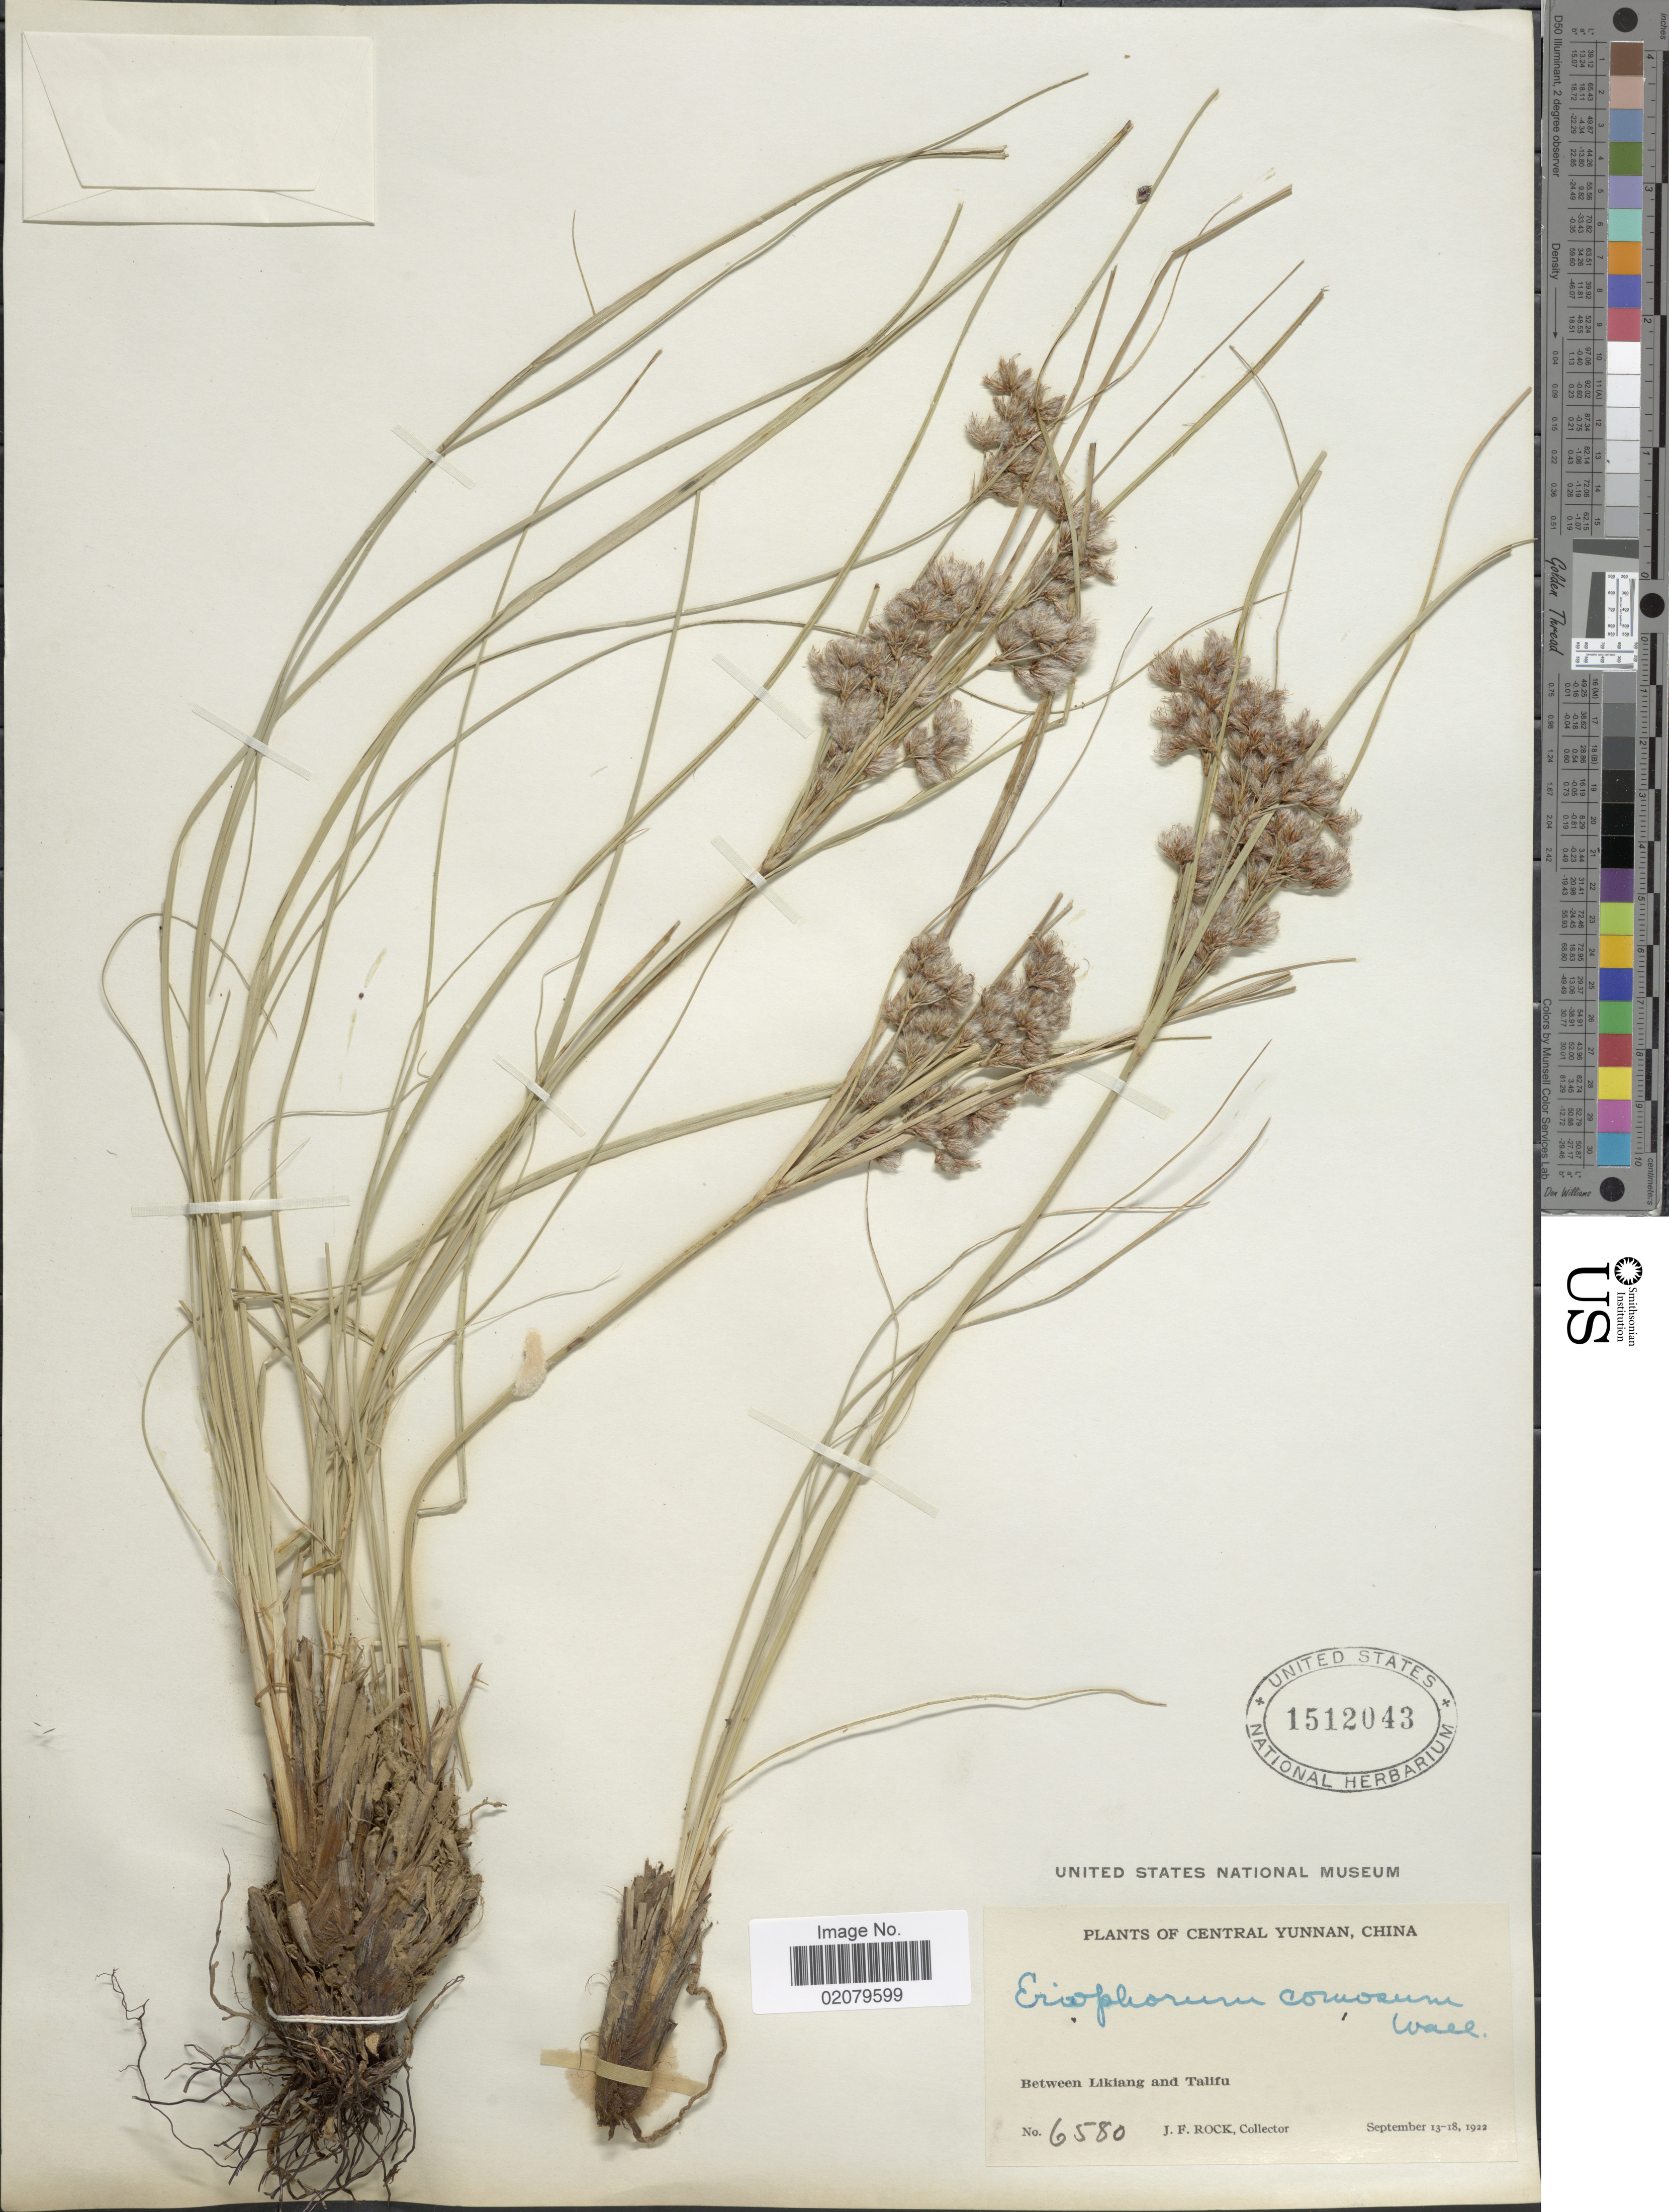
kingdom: Plantae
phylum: Tracheophyta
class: Liliopsida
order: Poales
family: Cyperaceae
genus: Erioscirpus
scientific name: Erioscirpus comosus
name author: (Wall.) Palla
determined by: Strong, Mark T., (BOT), Smithsonian Institution - National Museum of Natural History (UNITED STATES)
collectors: J. Rock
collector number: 6580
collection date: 1922-09-13/1922-09-18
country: China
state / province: Yunnan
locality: Central Yunnan, Between Likiang and Talifu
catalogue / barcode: US 1512043